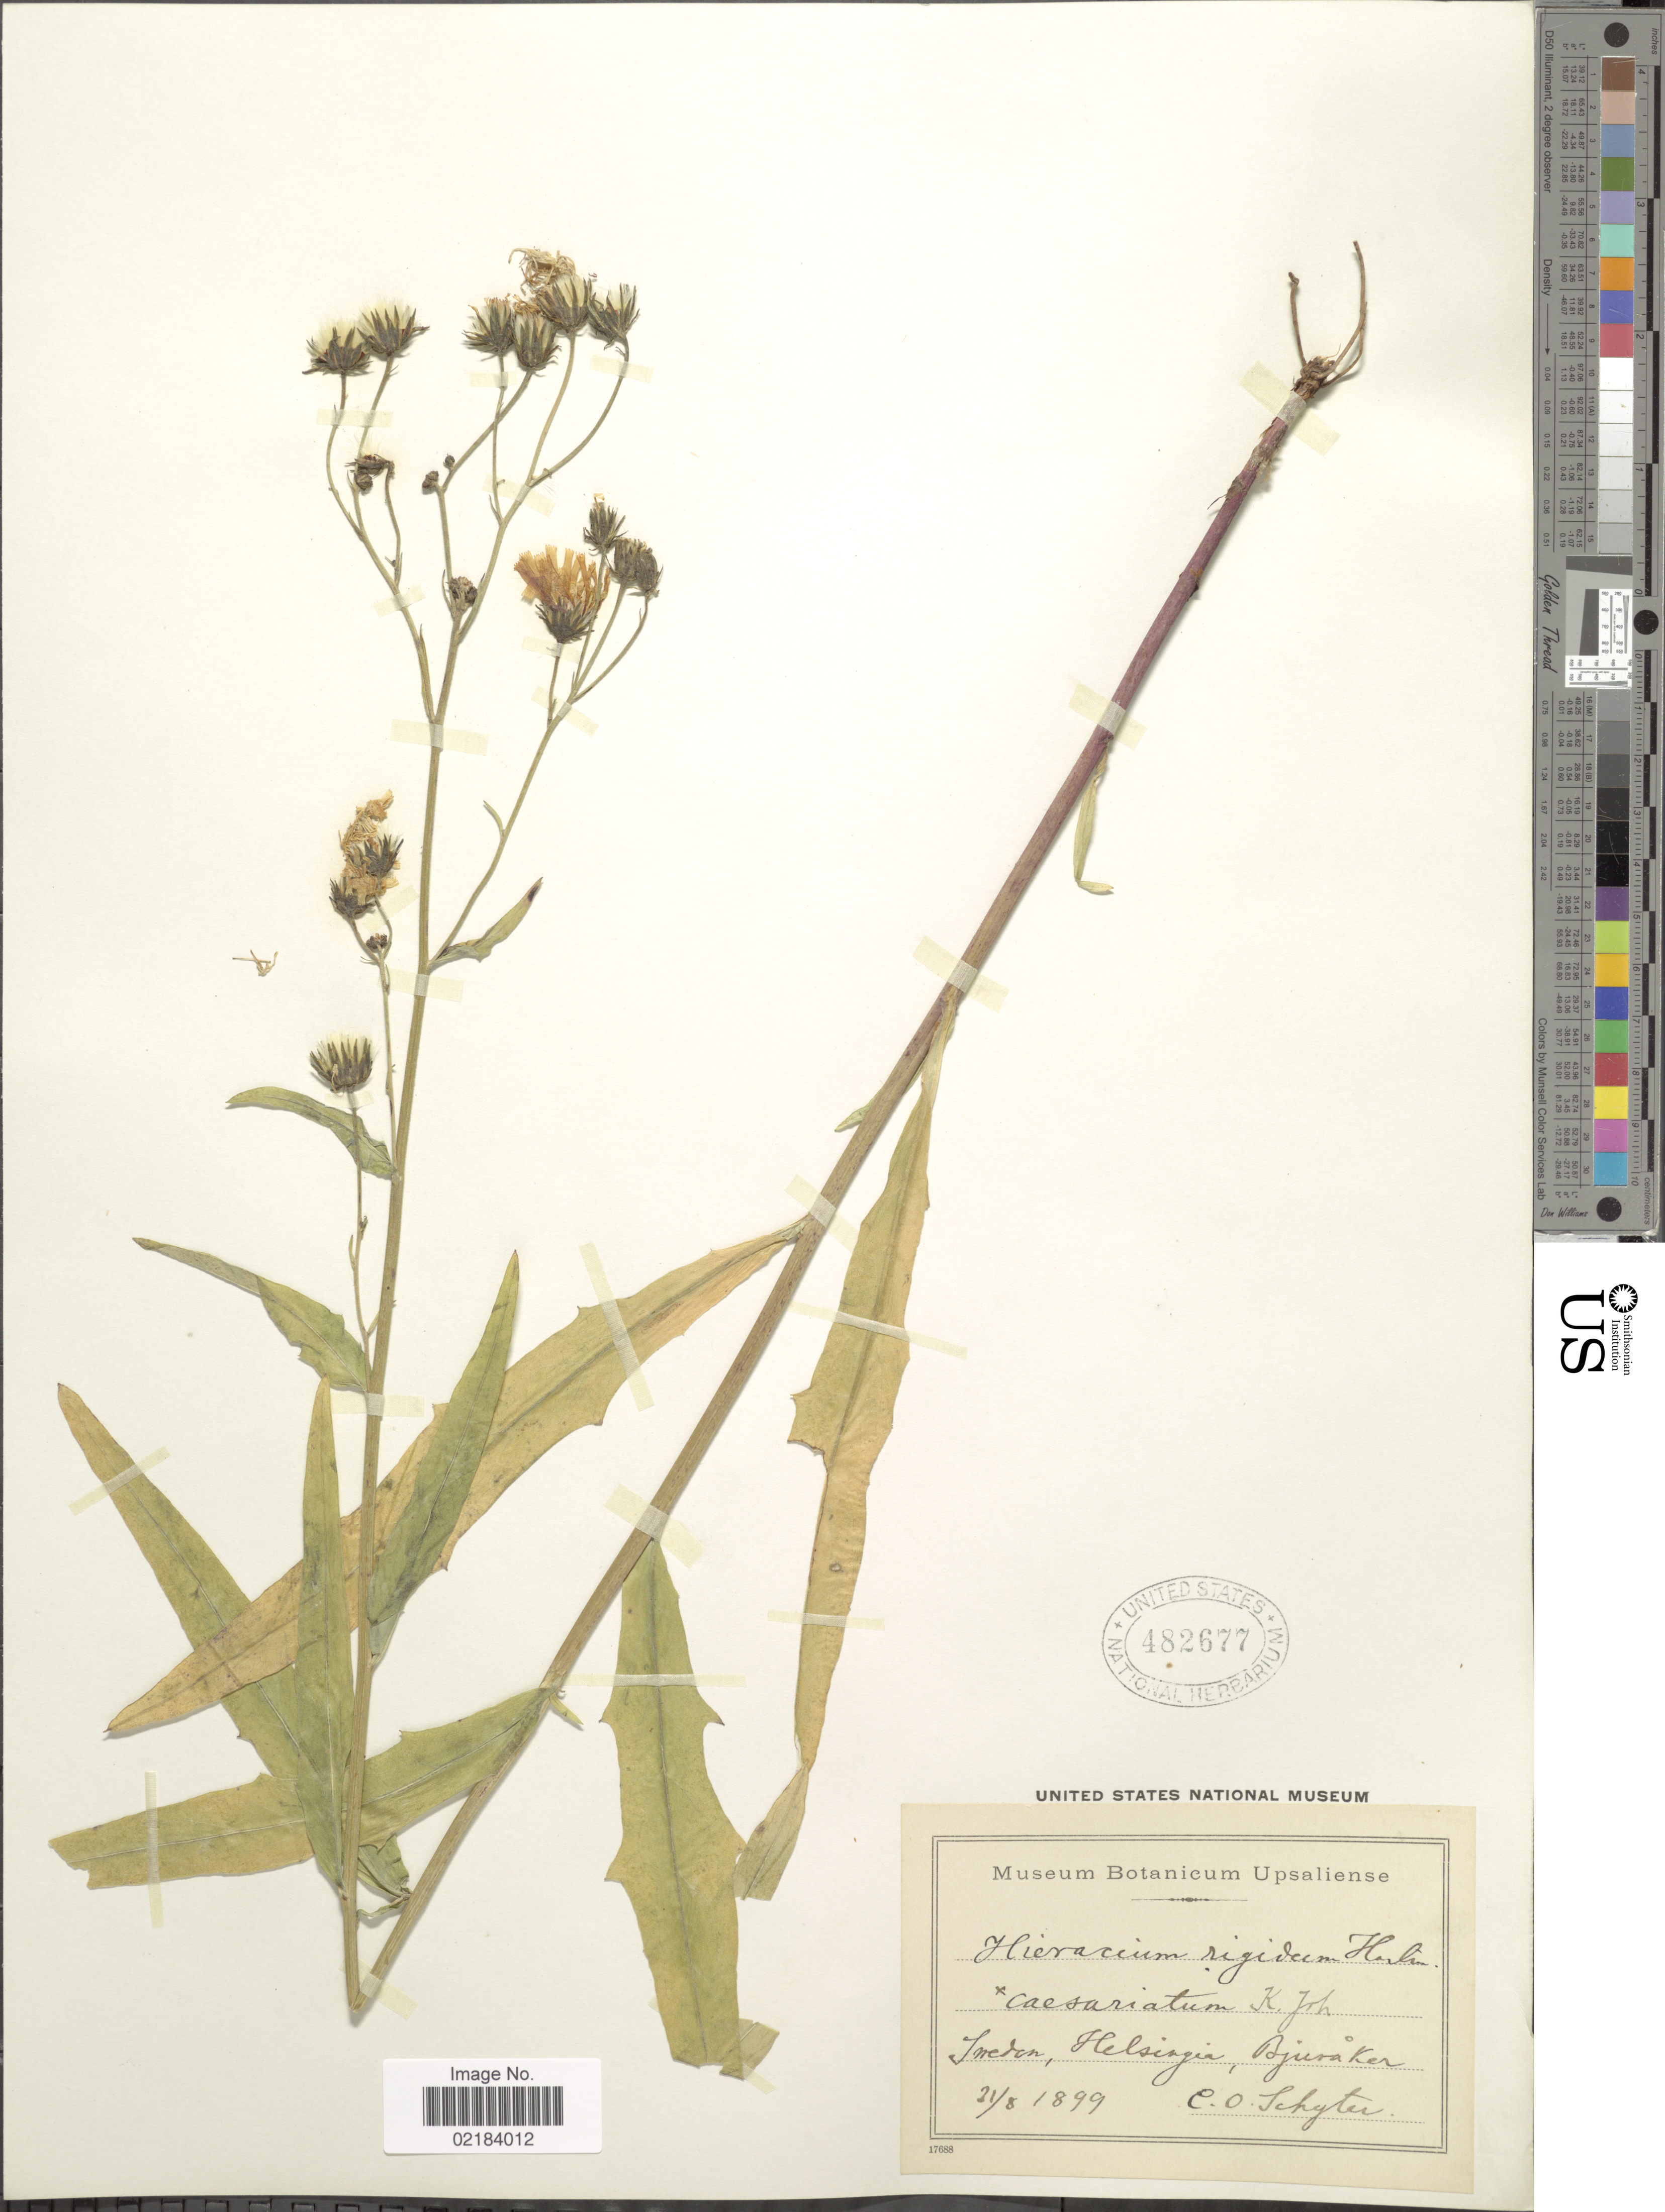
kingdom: Plantae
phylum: Tracheophyta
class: Magnoliopsida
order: Asterales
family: Asteraceae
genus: Hieracium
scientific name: Hieracium rigidum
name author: Hartm.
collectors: C. Schyter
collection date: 1899-08-21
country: Sweden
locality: Helsingia, Bjuraker.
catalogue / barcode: US 482677